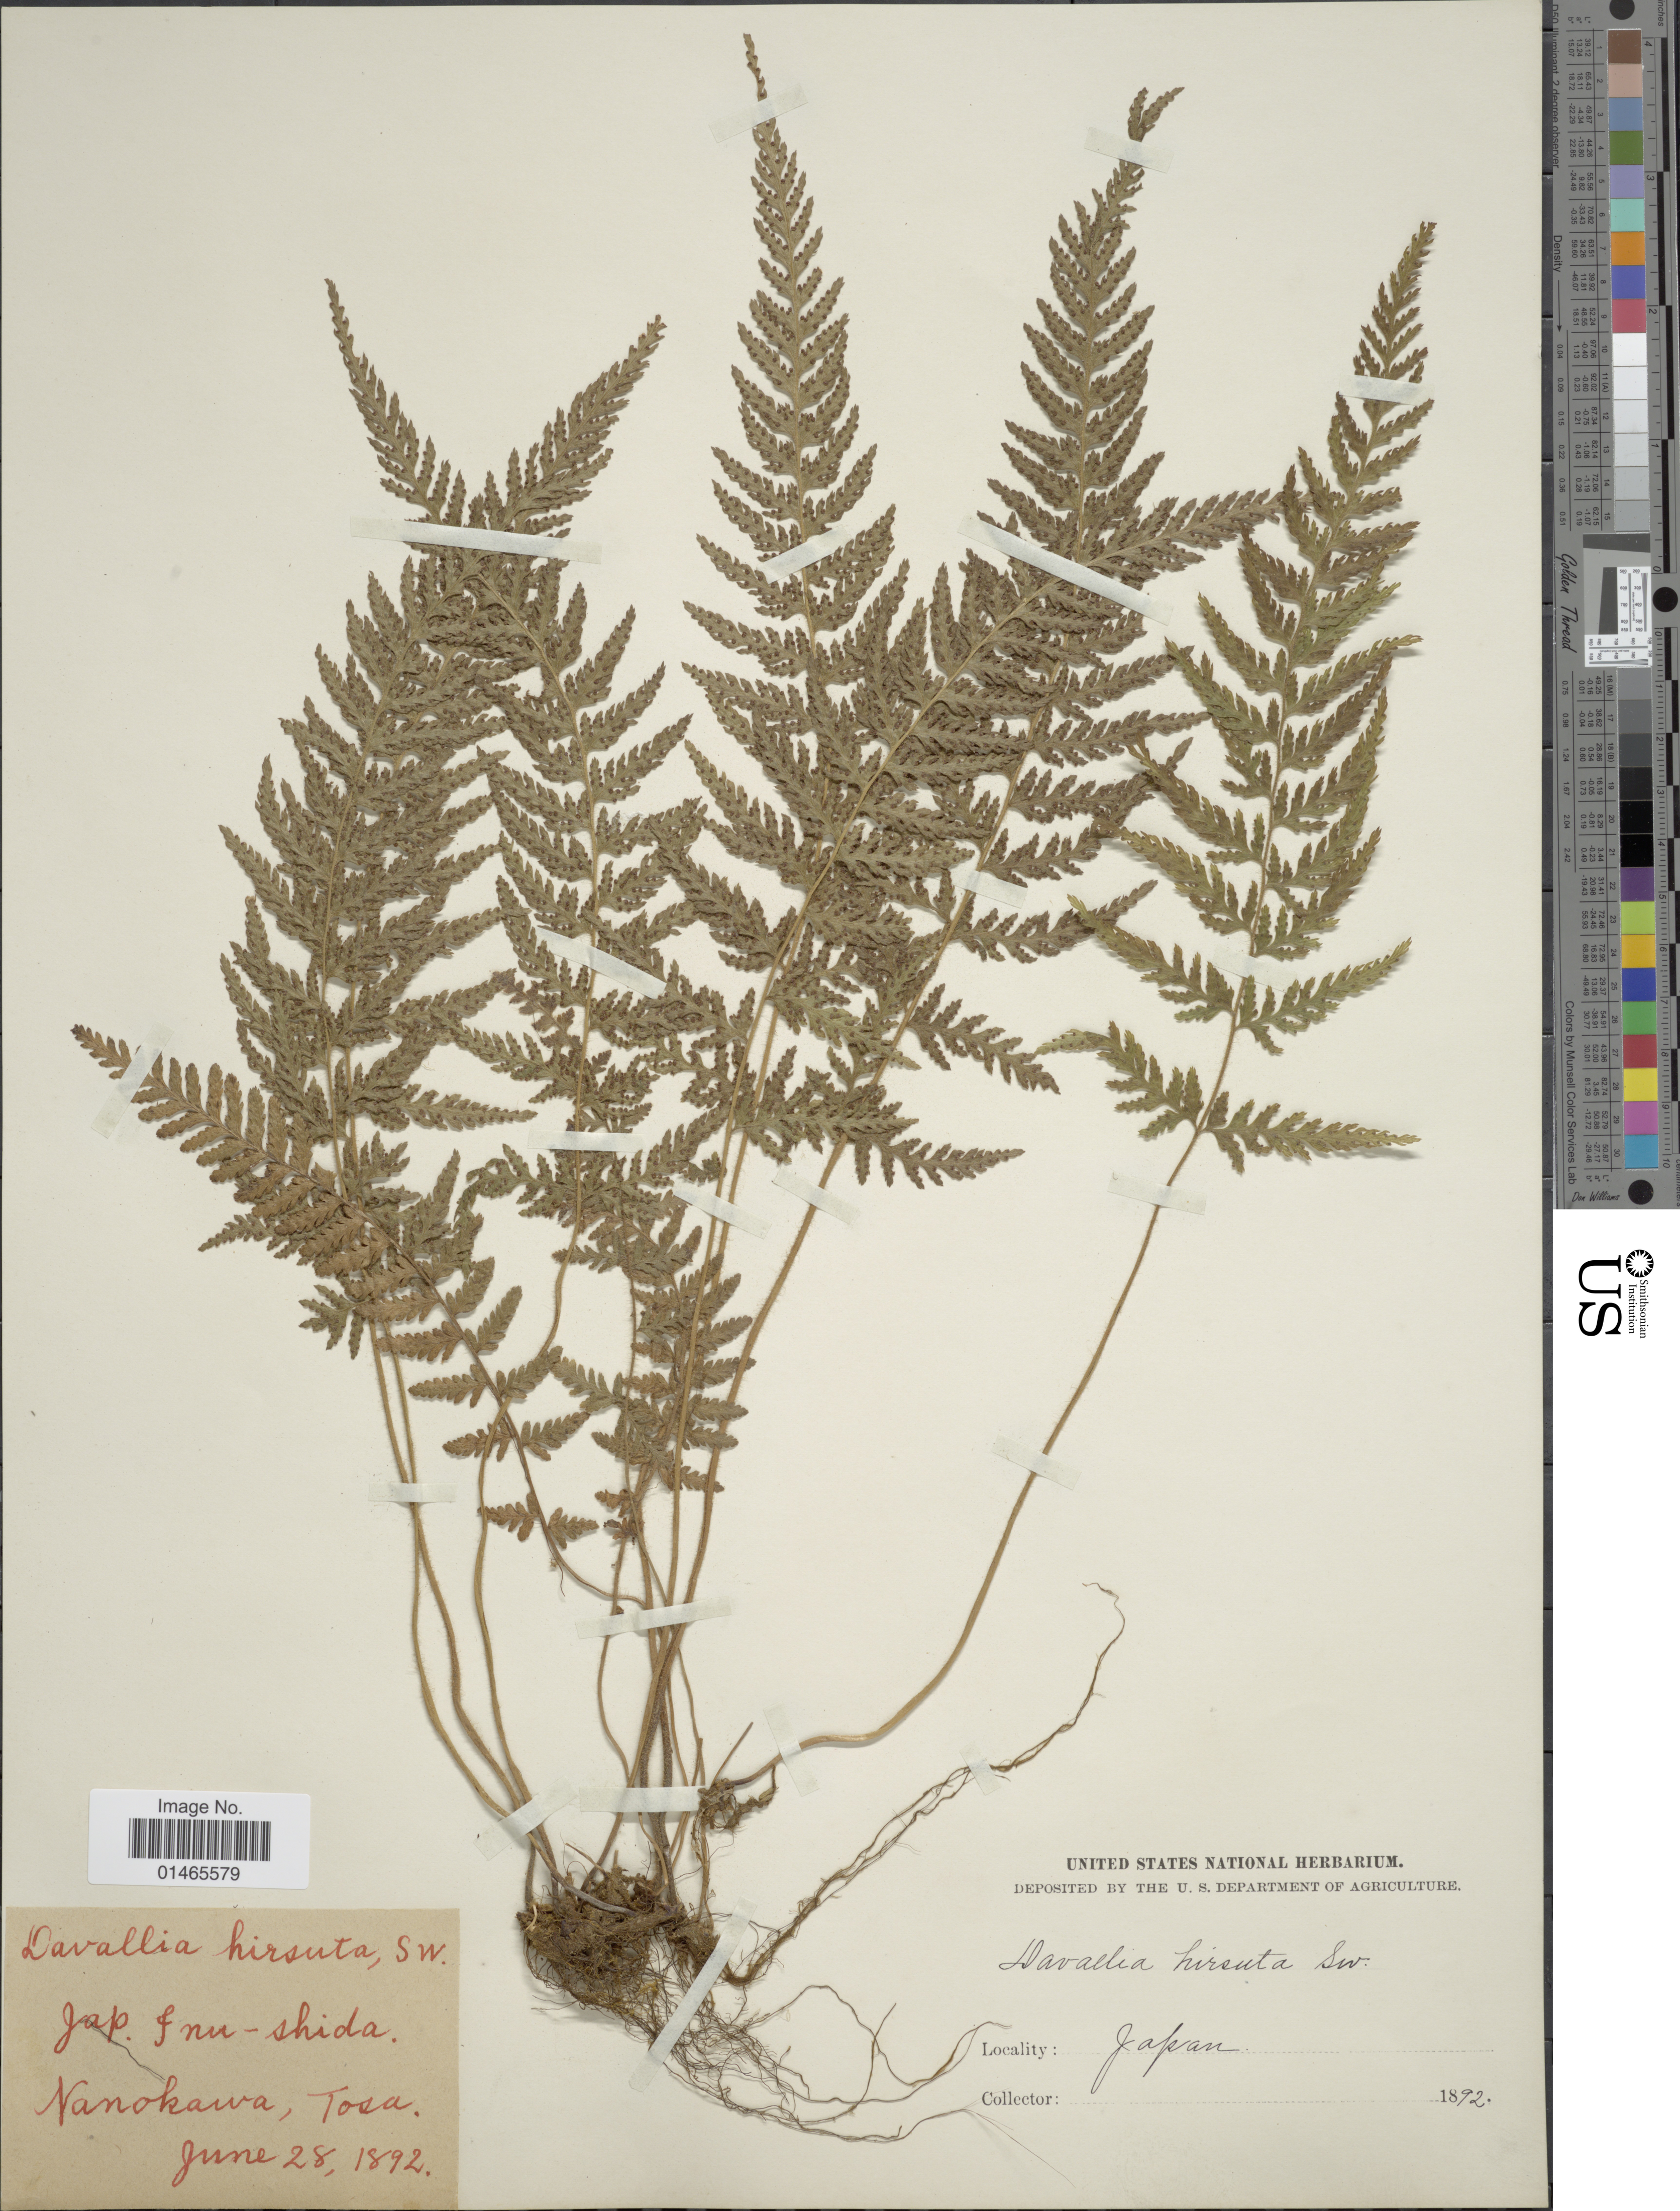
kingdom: Plantae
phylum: Tracheophyta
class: Polypodiopsida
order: Polypodiales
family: Dennstaedtiaceae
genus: Microlepia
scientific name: Microlepia pilosella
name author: (Hook.) T. Moore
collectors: U.S. Department of Agriculture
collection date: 1892-06-28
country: Japan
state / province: Koti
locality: Nanokawa, Tosa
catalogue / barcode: US 2609898